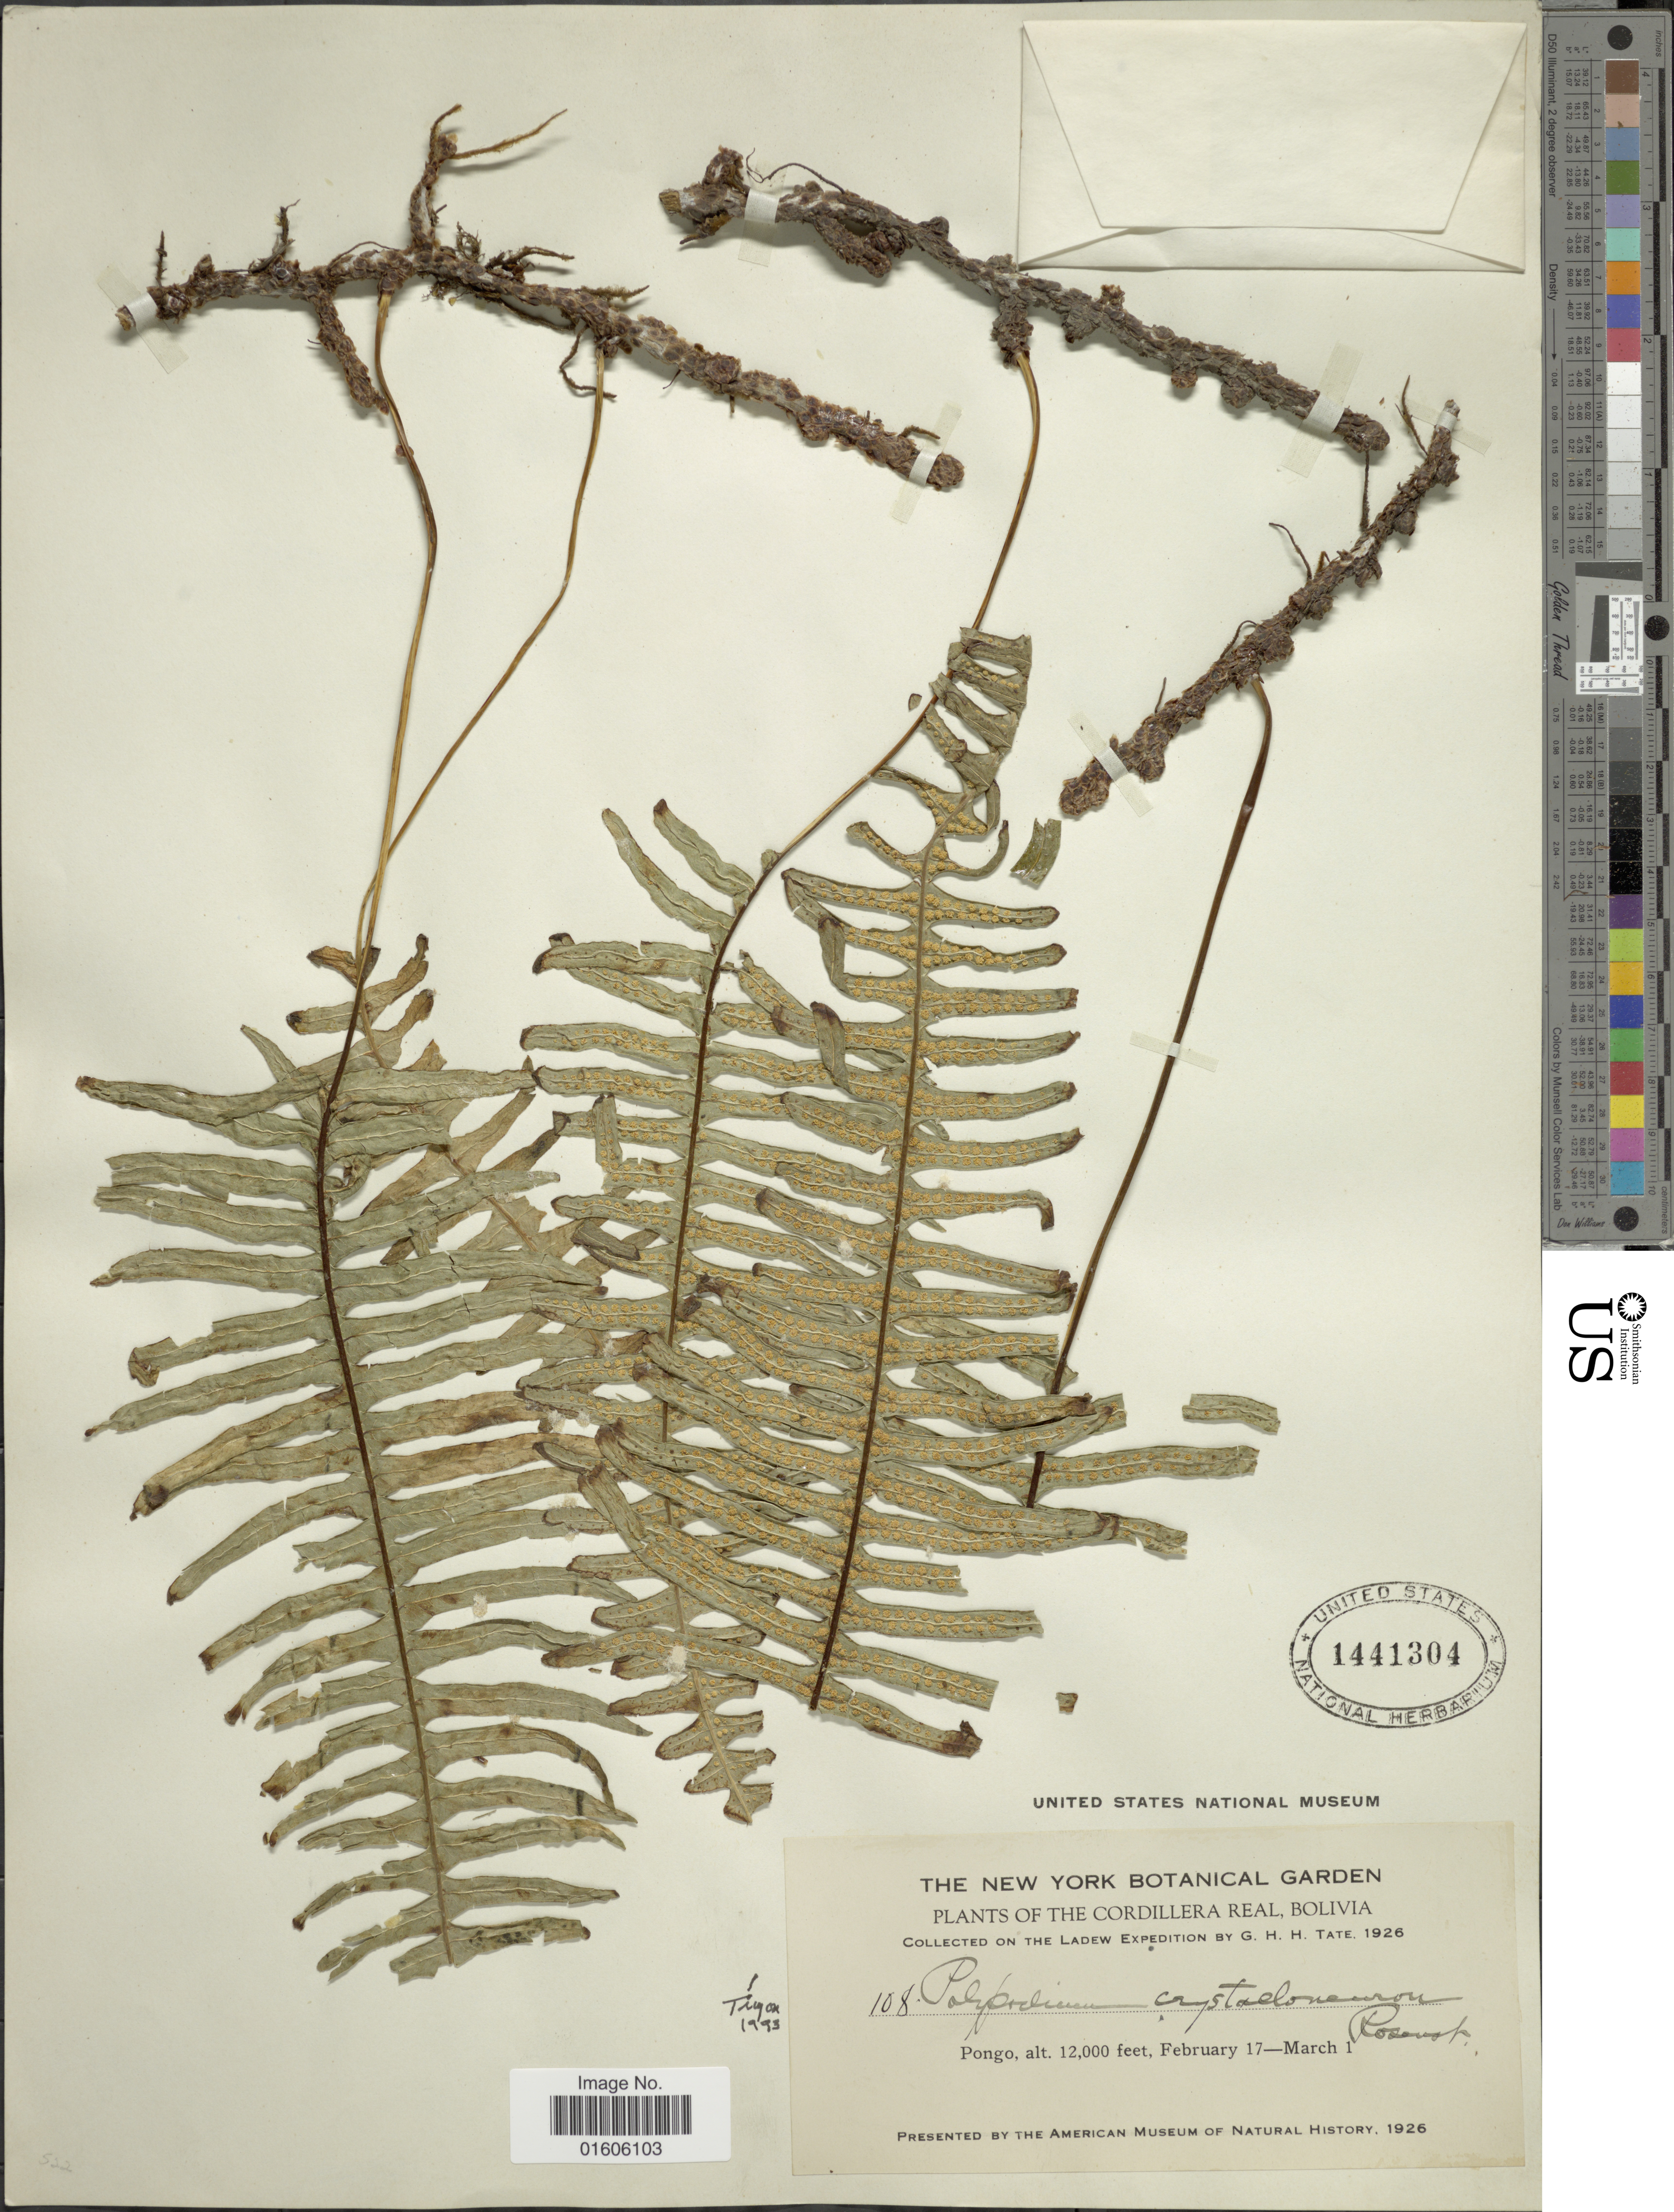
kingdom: Plantae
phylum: Tracheophyta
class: Polypodiopsida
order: Polypodiales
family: Polypodiaceae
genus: Serpocaulon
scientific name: Serpocaulon crystalloneuron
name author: (Rosenst.) A.R. Sm.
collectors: G. Tate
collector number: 108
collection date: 1926-02-17/1926-03-01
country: Bolivia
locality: Cordillera Real. Pongo.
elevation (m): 3658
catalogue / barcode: US 1441304